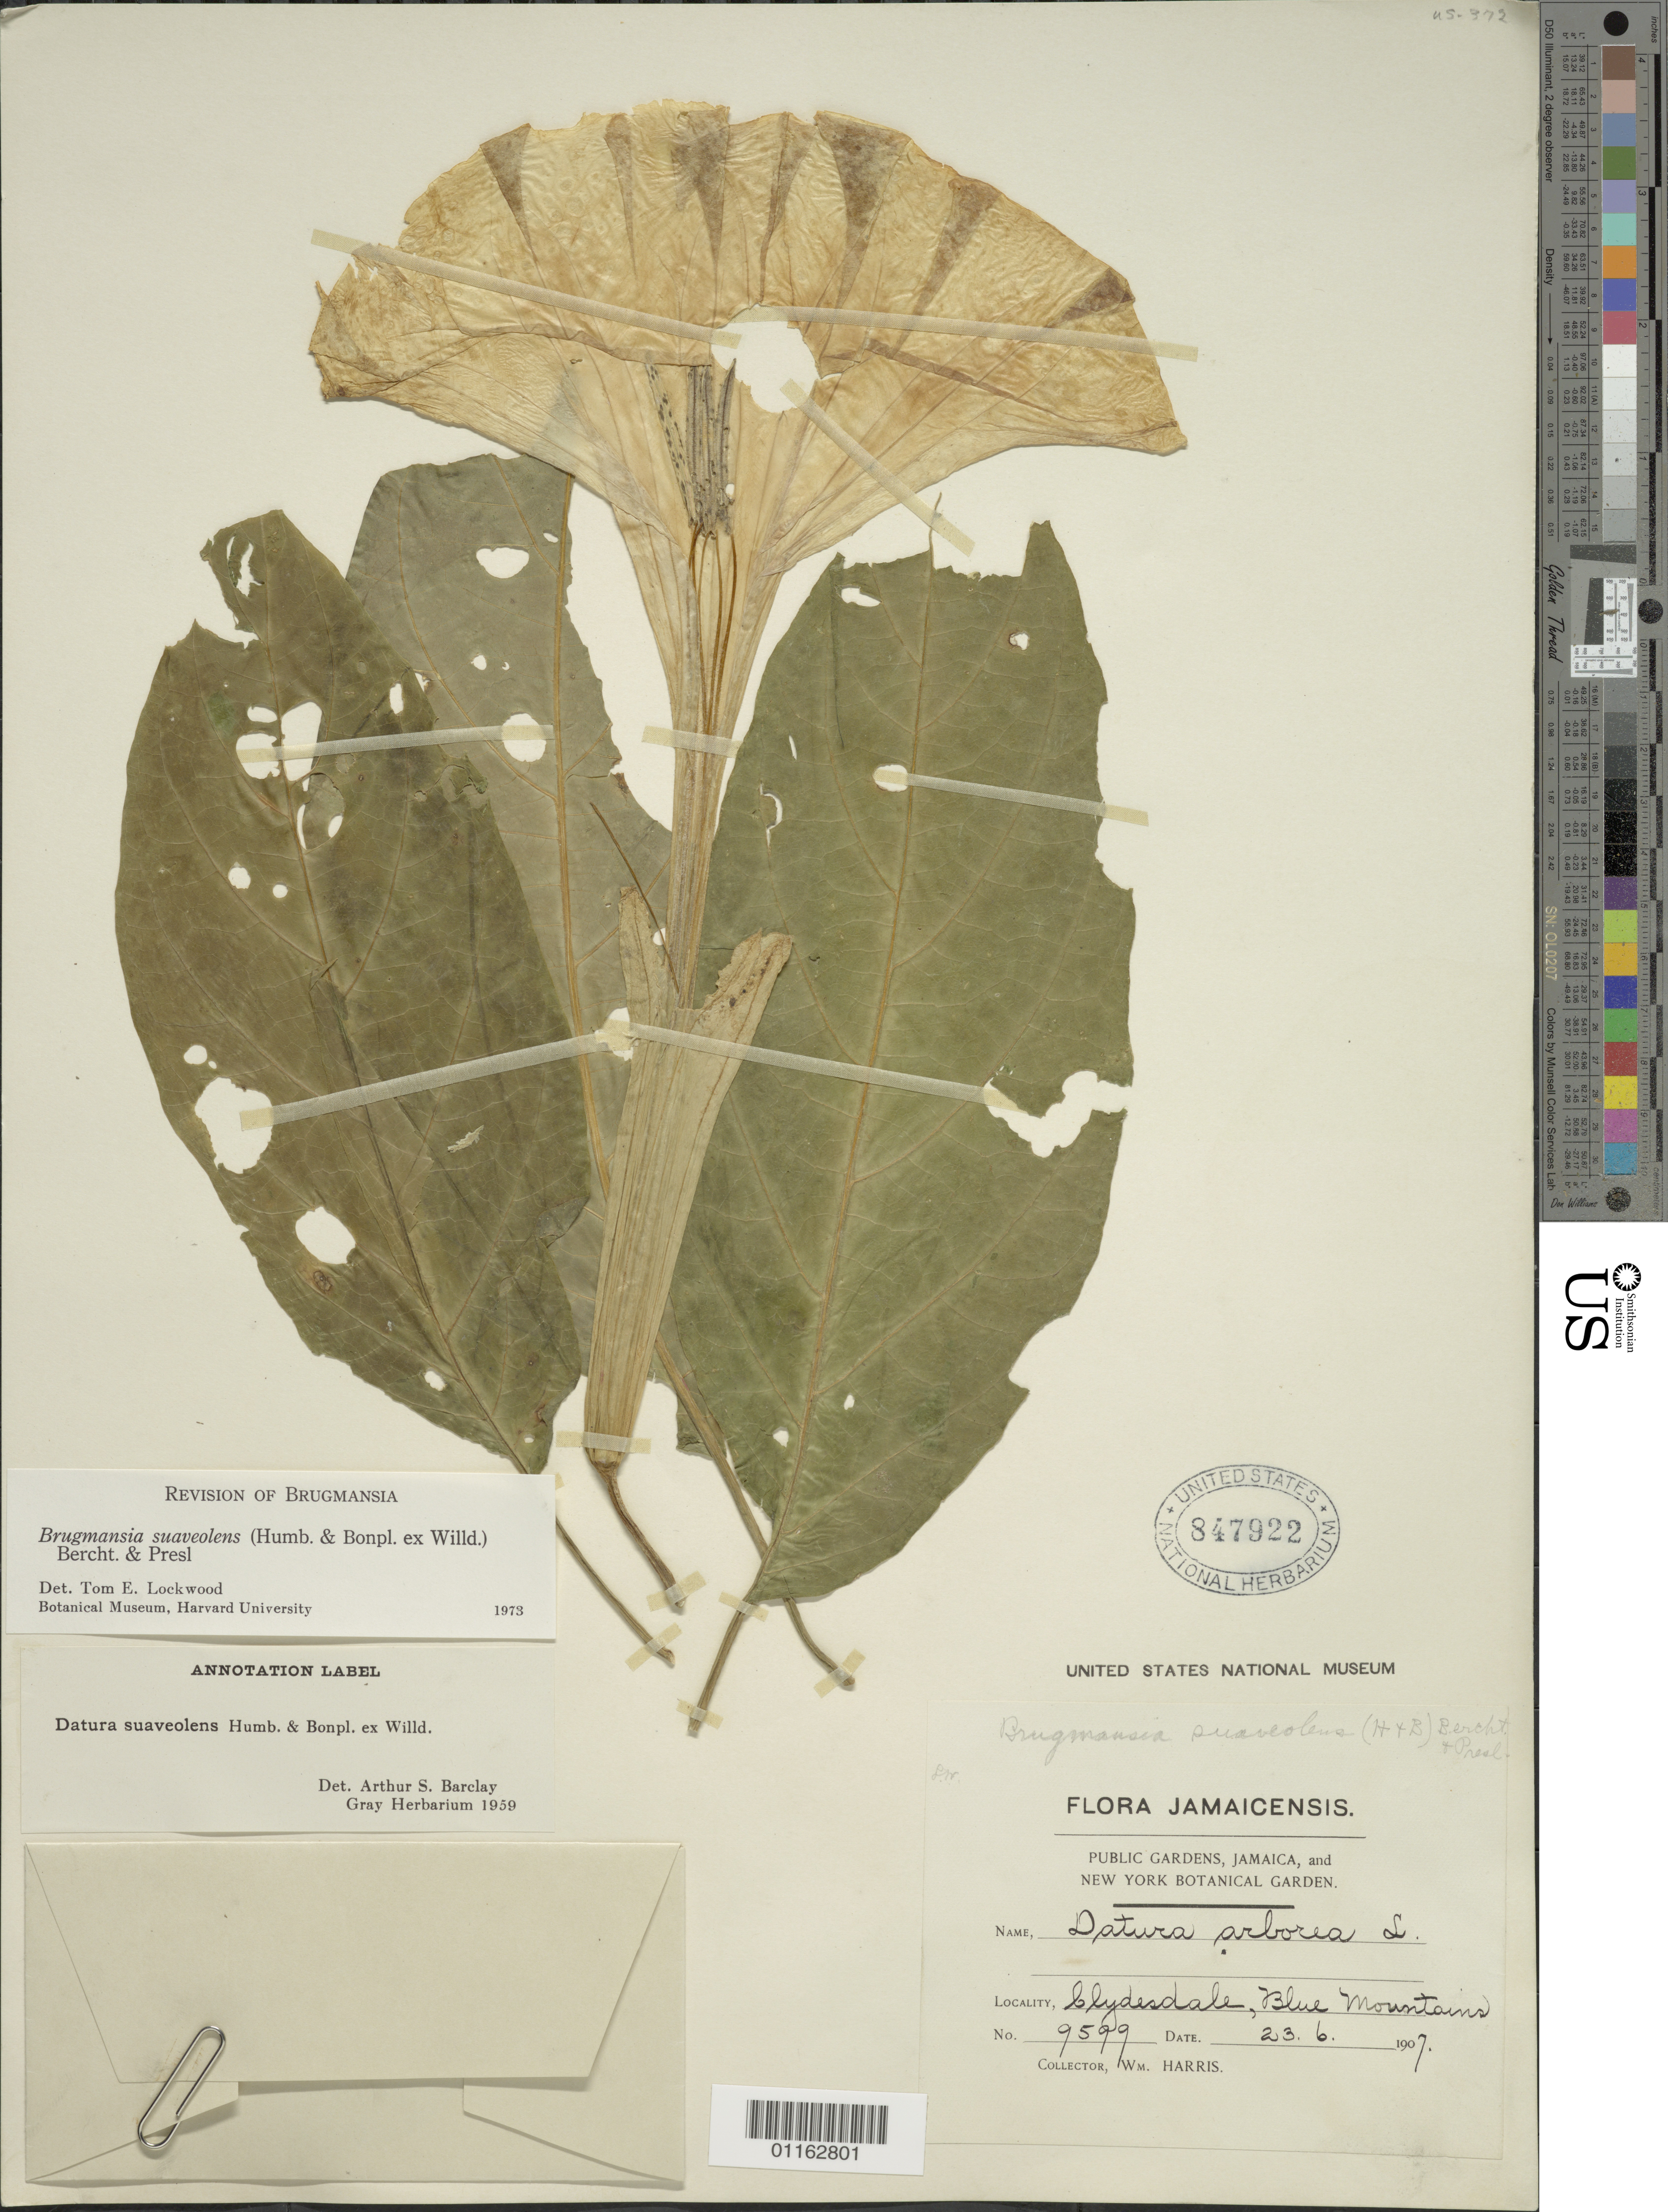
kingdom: Plantae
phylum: Tracheophyta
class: Magnoliopsida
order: Solanales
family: Solanaceae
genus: Brugmansia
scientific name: Brugmansia suaveolens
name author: (Humb. & Bonpl. ex Willd.) Brecht. & J. Presl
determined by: Lockwood, T. E.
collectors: W. Harris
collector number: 9599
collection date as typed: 23 Jun 1907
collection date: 1907-06-23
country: Jamaica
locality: Blydesdale, Blue Mountains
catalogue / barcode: US 847922